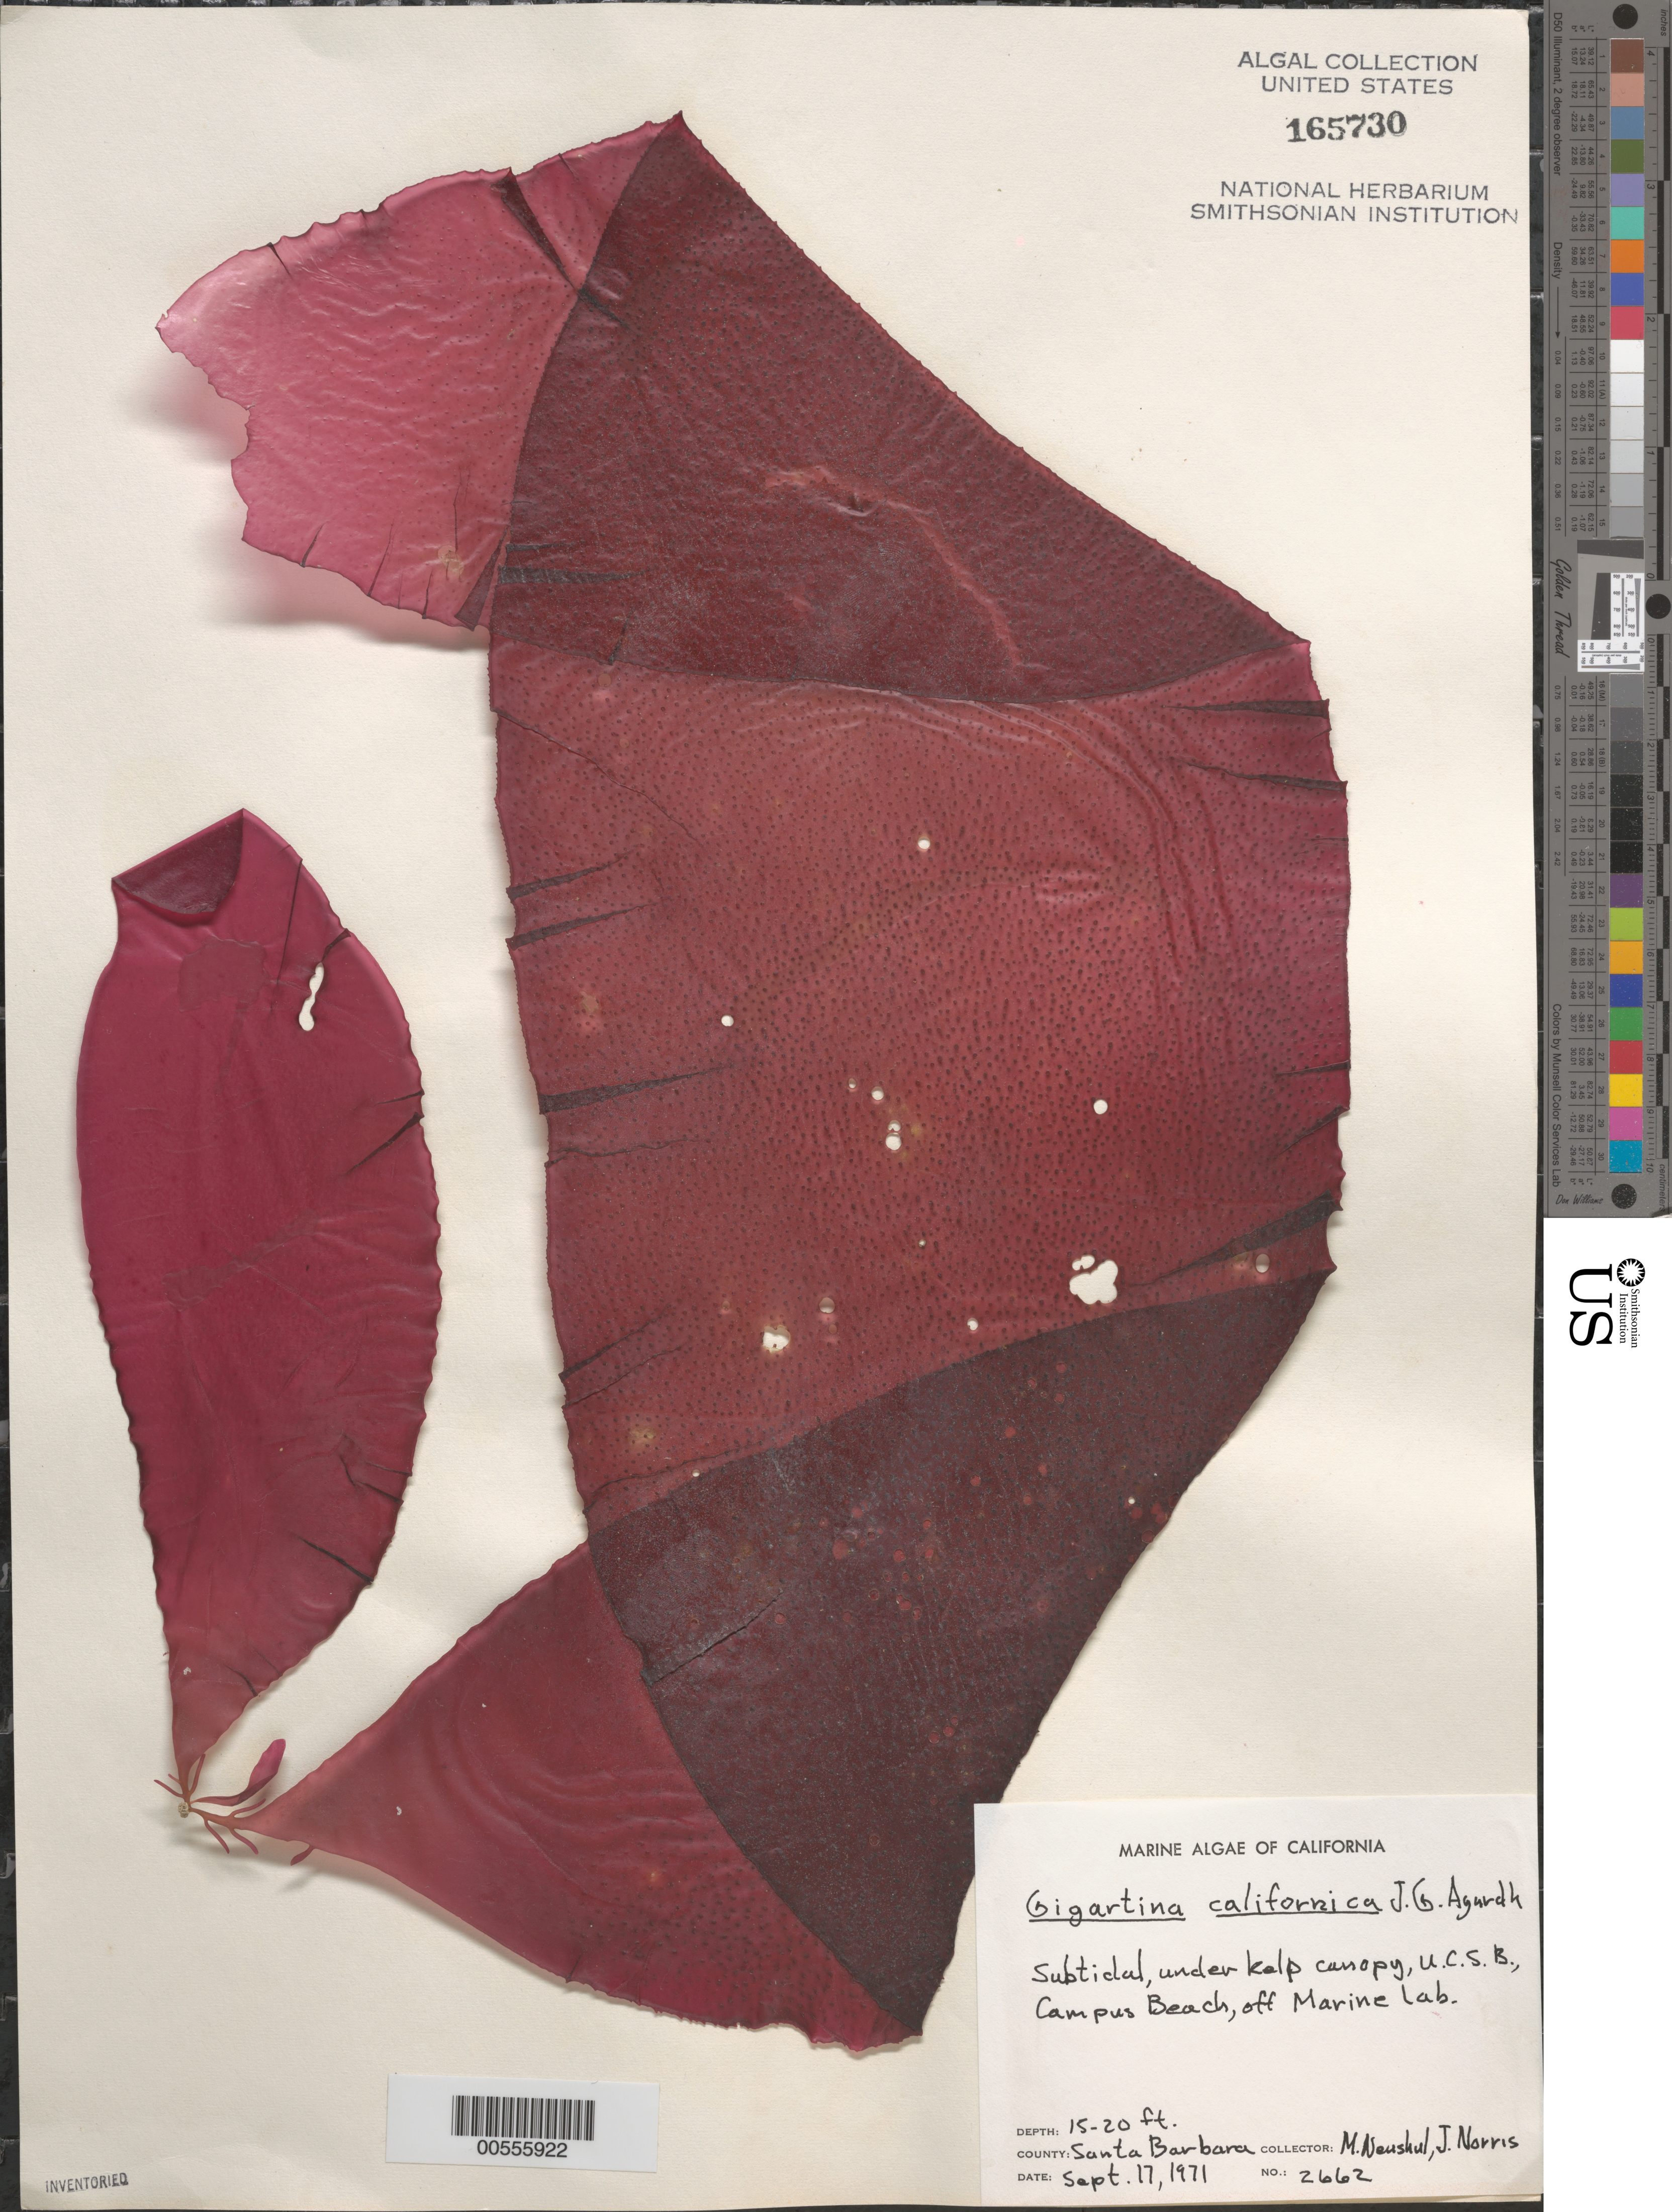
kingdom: Plantae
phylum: Rhodophyta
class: Florideophyceae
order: Gigartinales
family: Gigartinaceae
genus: Chondracanthus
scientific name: Chondracanthus corymbiferus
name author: (Kütz.) Guiry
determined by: Algae name updating Project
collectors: M. Neushul & J. N. Norris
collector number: Neushul 2662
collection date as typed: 17 Sep 1971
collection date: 1971-09-17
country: United States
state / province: California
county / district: Santa Barbara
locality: Campus Beach, University of California Santa Barbara, off marine laboratory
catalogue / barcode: US 165730